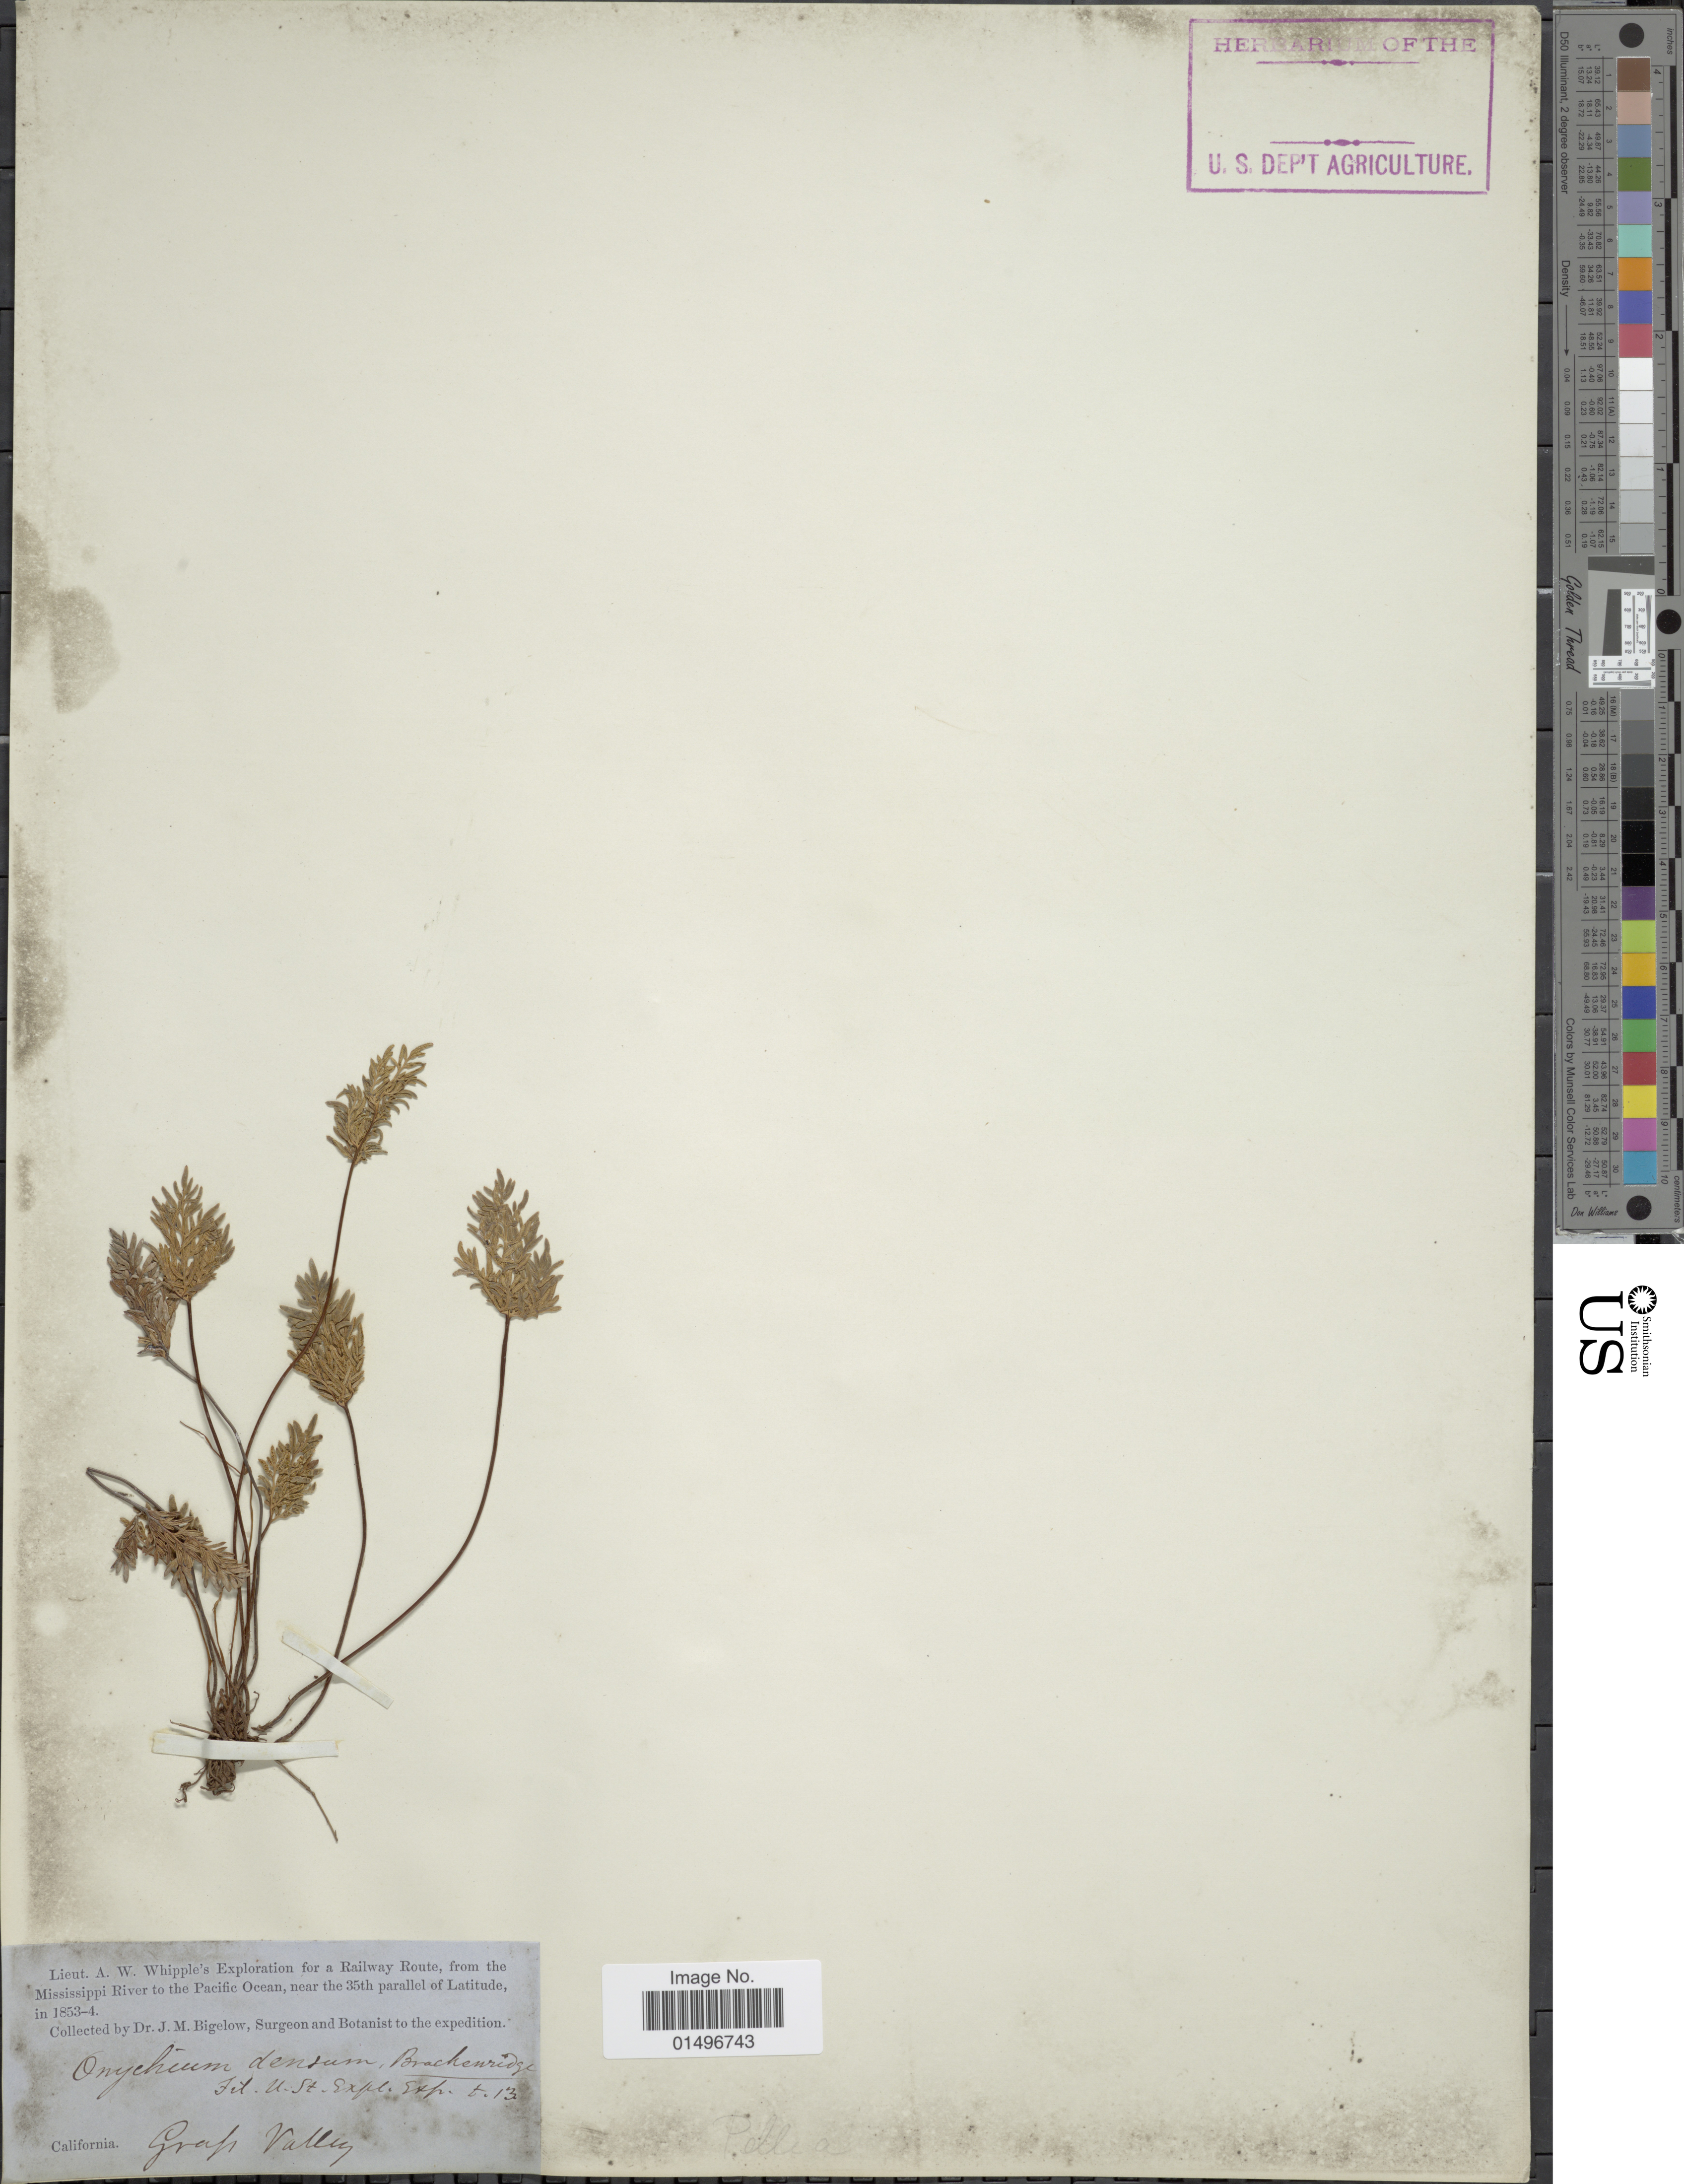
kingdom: Plantae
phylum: Tracheophyta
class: Polypodiopsida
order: Polypodiales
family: Pteridaceae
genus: Aspidotis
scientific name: Aspidotis densa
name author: (Brack.) Lellinger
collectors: J. M. Bigelow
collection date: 1853/1854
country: United States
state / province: California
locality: California, Grap Valley.